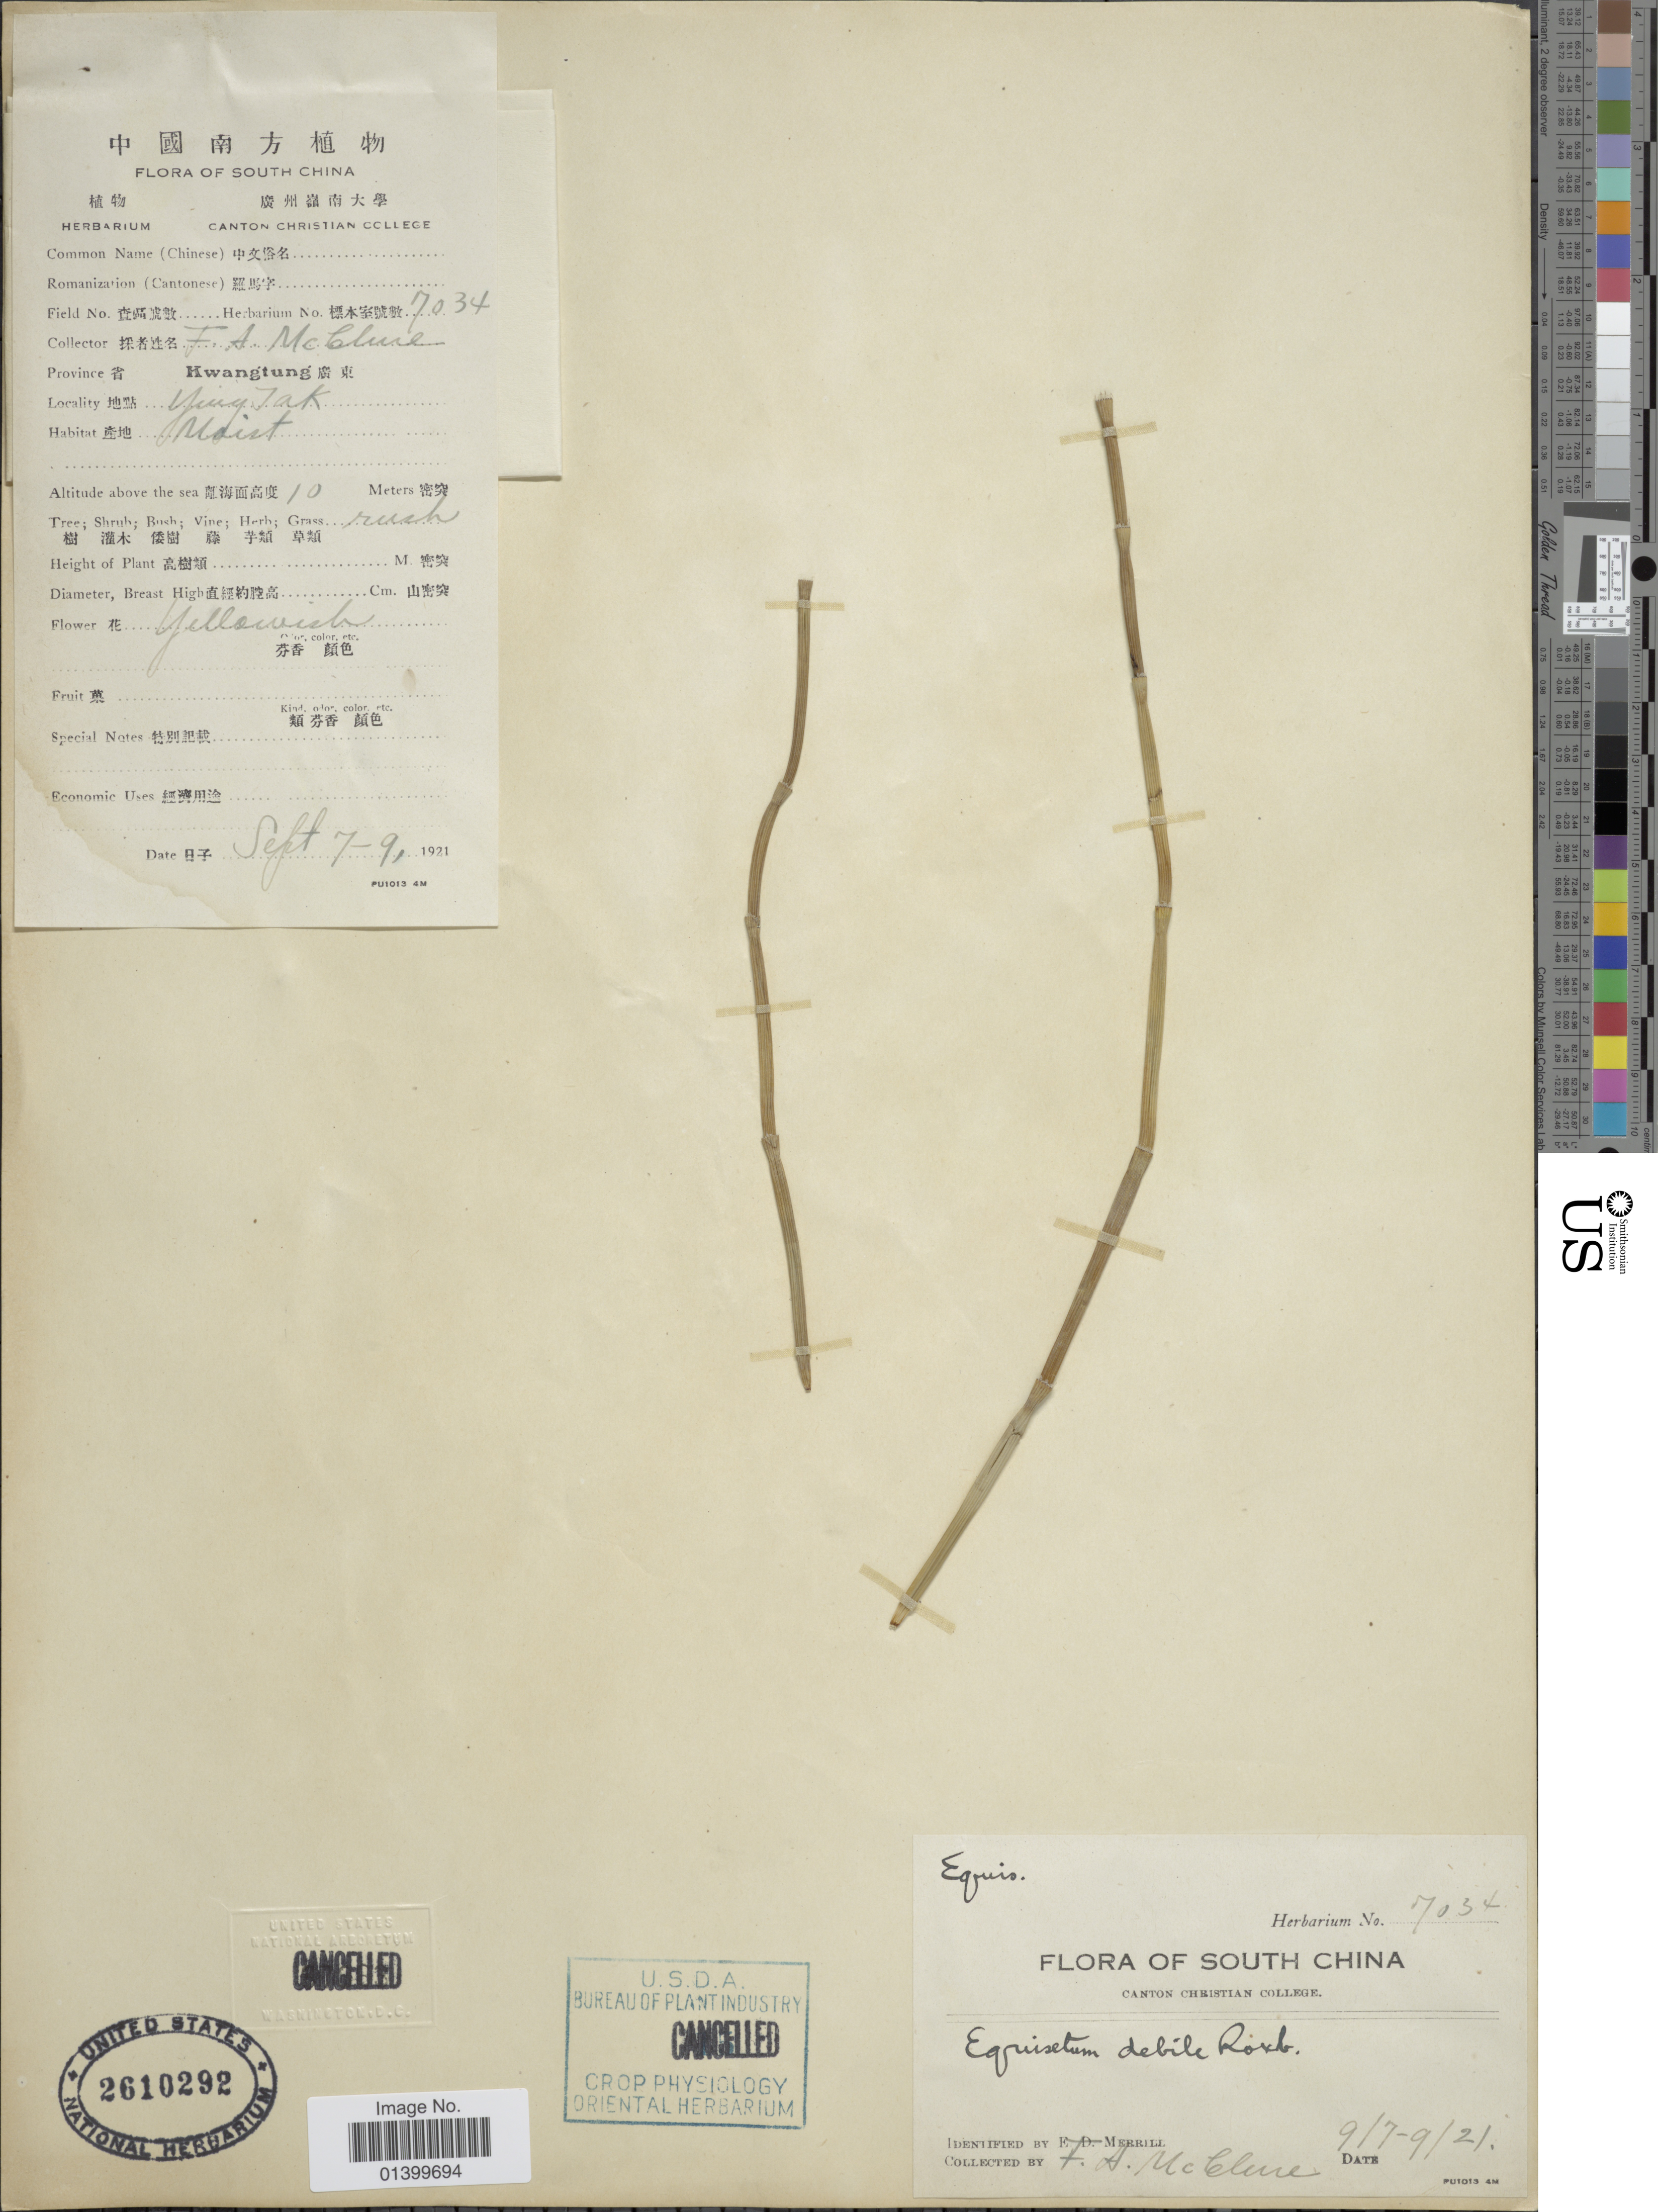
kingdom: Plantae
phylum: Tracheophyta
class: Polypodiopsida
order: Equisetales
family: Equisetaceae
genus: Equisetum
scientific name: Equisetum ramosissimum subsp. debile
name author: (Roxb. ex Vaucher) Hauke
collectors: F. A. McClure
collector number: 7034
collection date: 1921-09-07/1921-09-09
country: China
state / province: Guangdong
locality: Flora of South China. Kwangtung X, Yuiy Tak [interpreted]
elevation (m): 10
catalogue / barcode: US 2610292